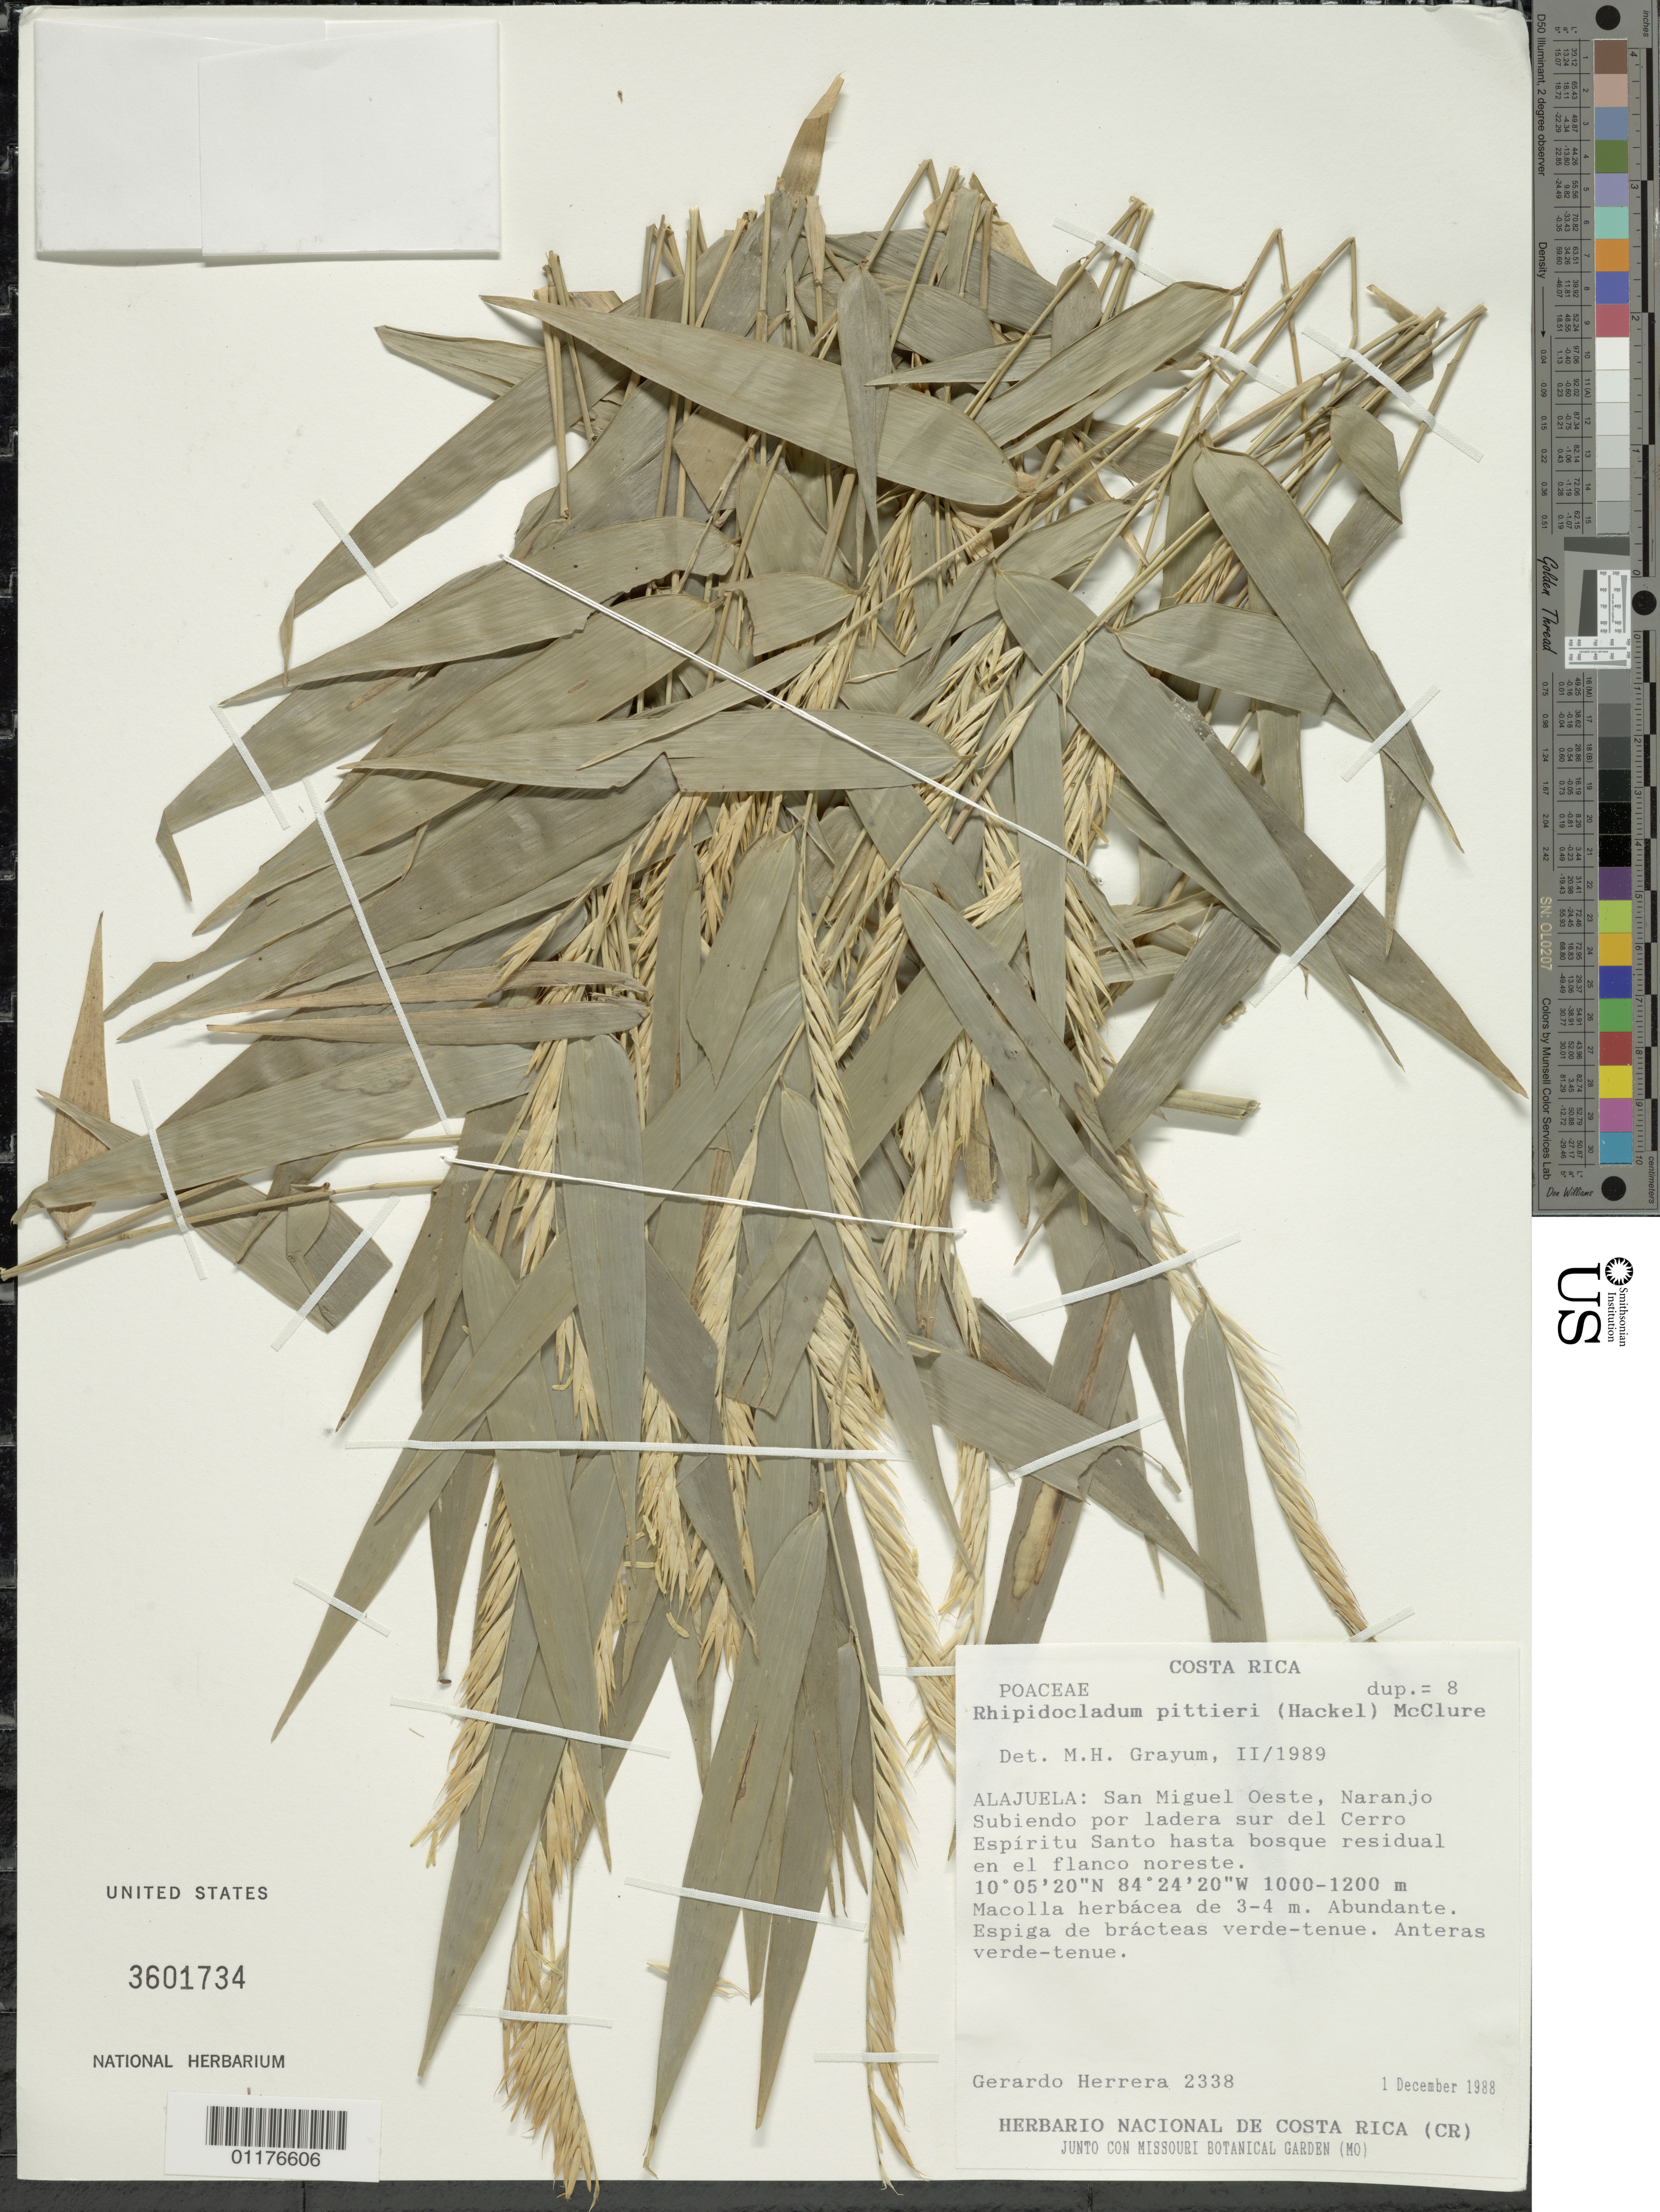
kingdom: Plantae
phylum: Tracheophyta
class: Liliopsida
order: Poales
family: Poaceae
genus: Rhipidocladum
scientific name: Rhipidocladum pittieri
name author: (J. Hack.) McClure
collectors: G. Herrera Ch.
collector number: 2338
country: Costa Rica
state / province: Alajuela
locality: San Miguel Oeste, Naranjo Subiendoi oir ladera sur del Cerro Espiritu Santo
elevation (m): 1000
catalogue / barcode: US 3601734